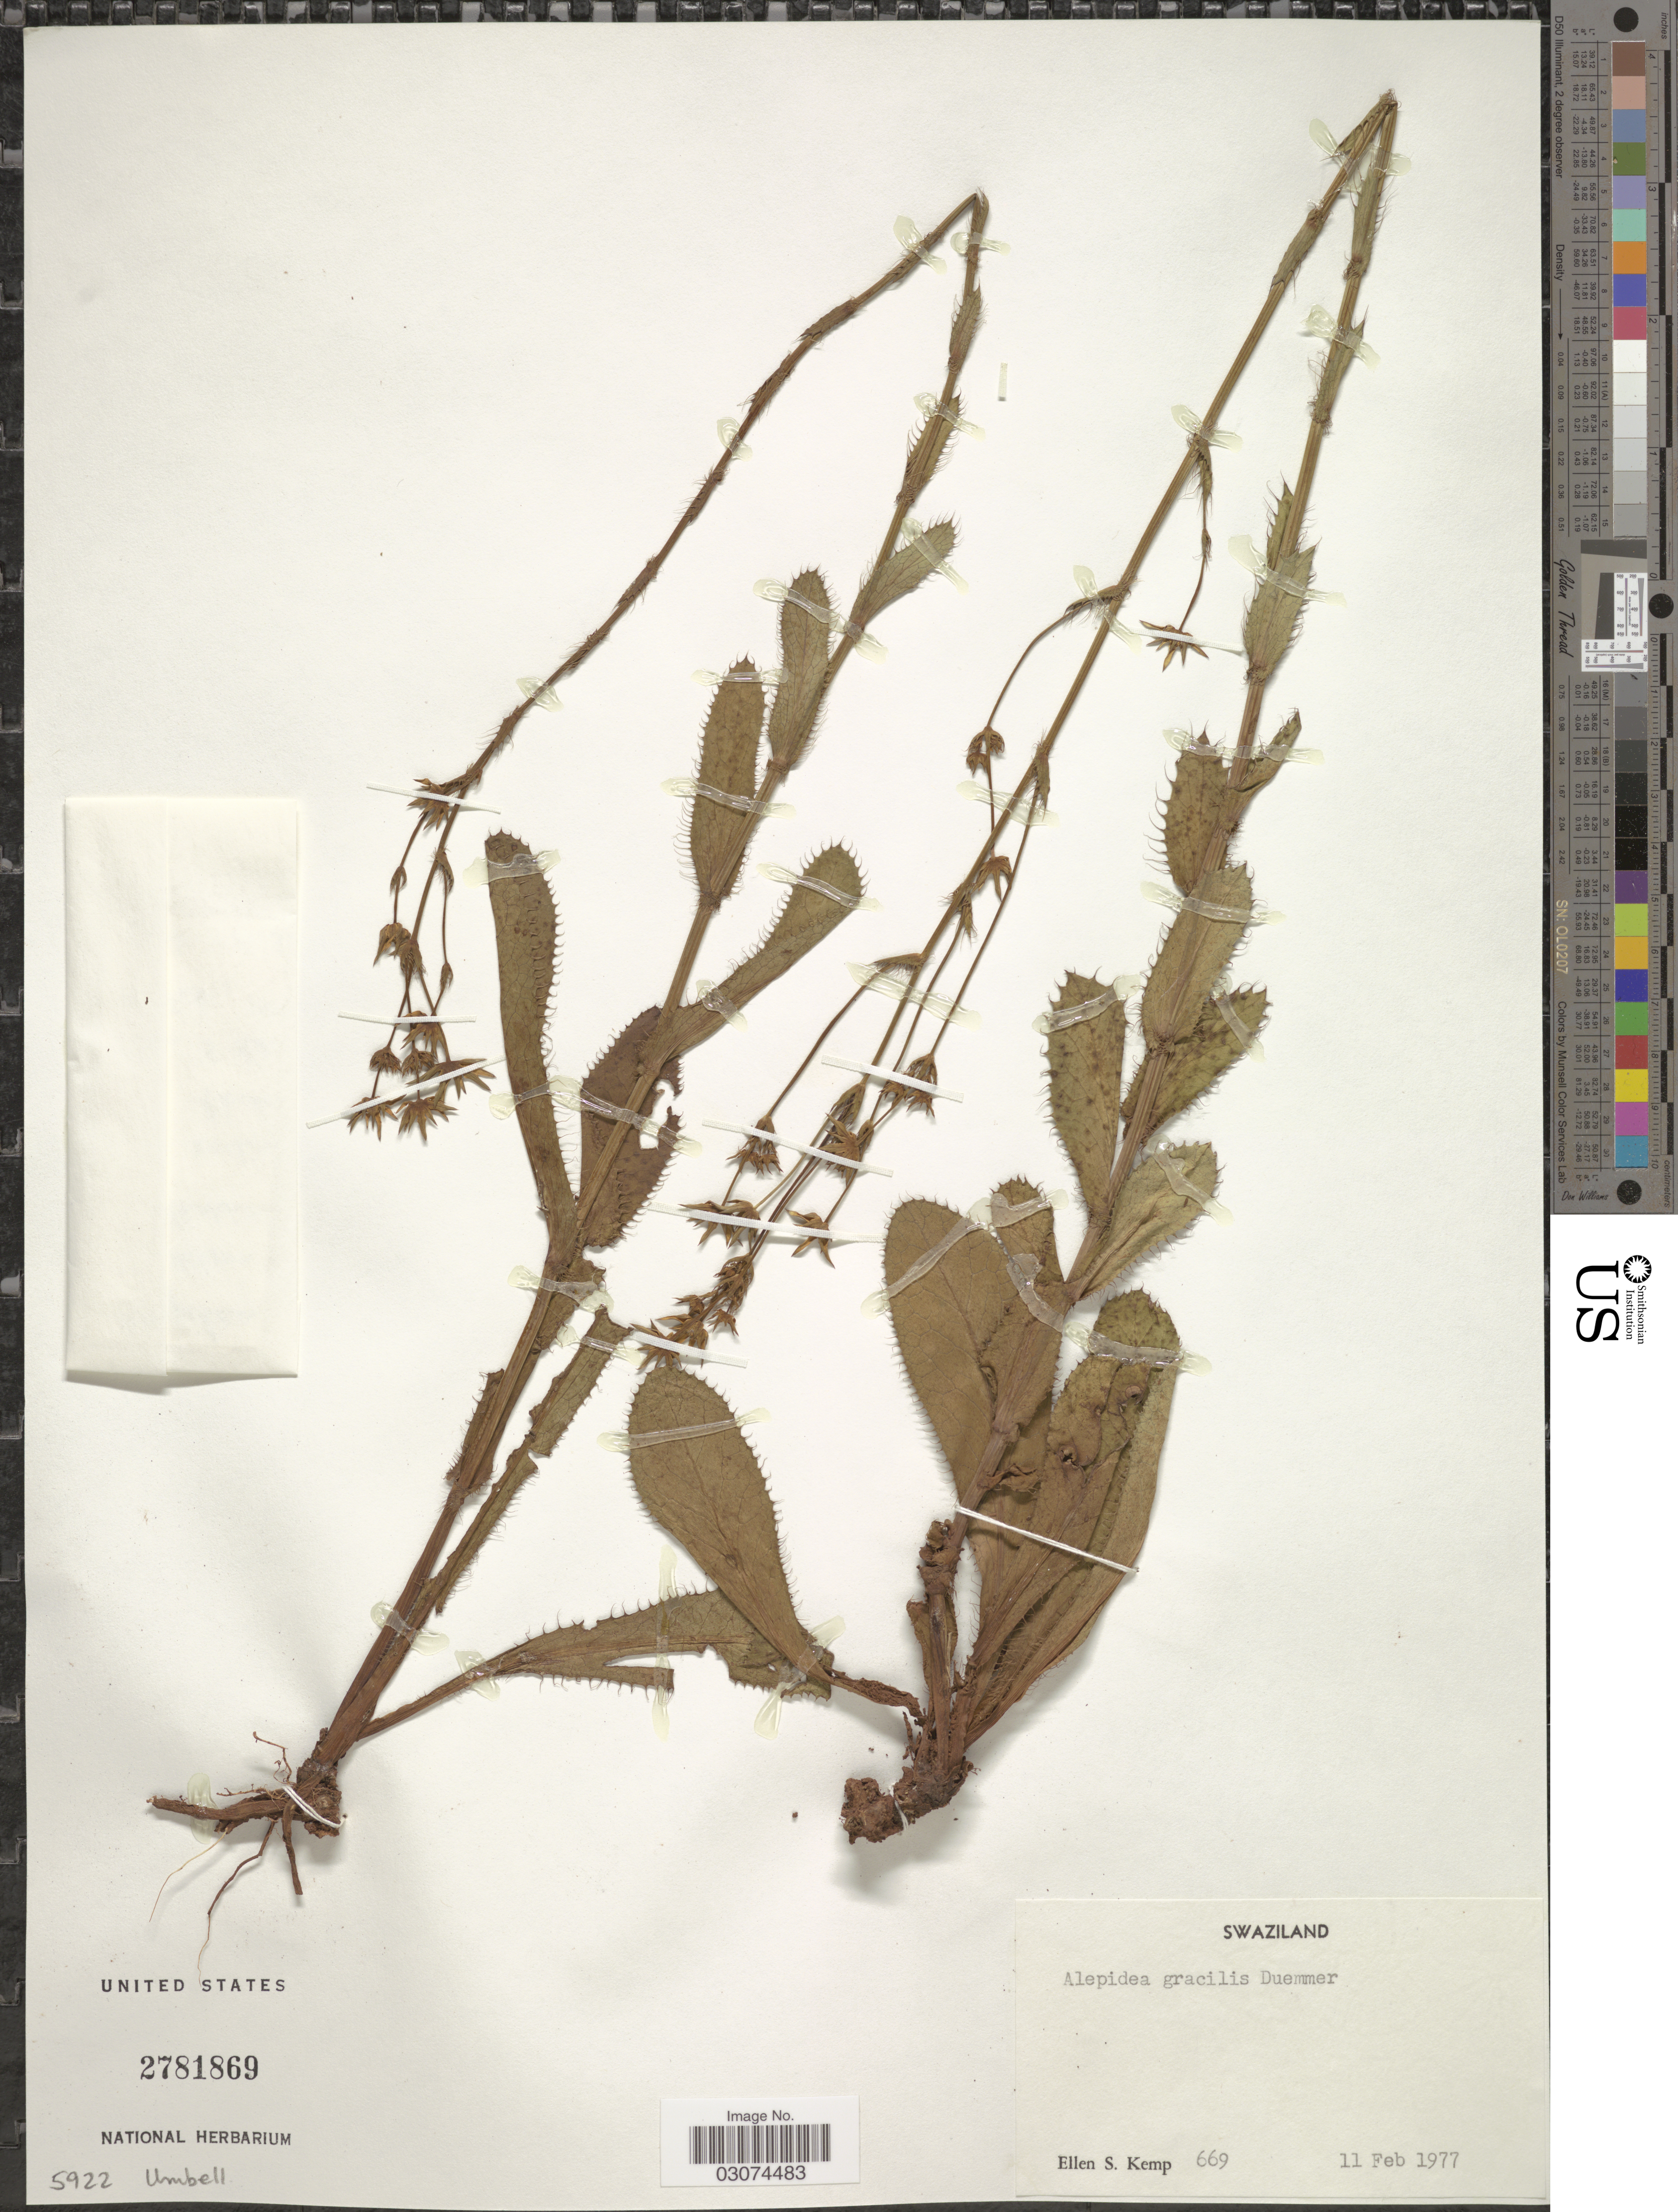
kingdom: Plantae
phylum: Tracheophyta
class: Magnoliopsida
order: Apiales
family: Apiaceae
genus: Alepidea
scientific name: Alepidea gracilis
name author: Dümmer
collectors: E. S. Kemp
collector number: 669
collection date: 1977-02-11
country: Eswatini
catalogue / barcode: US 2781869